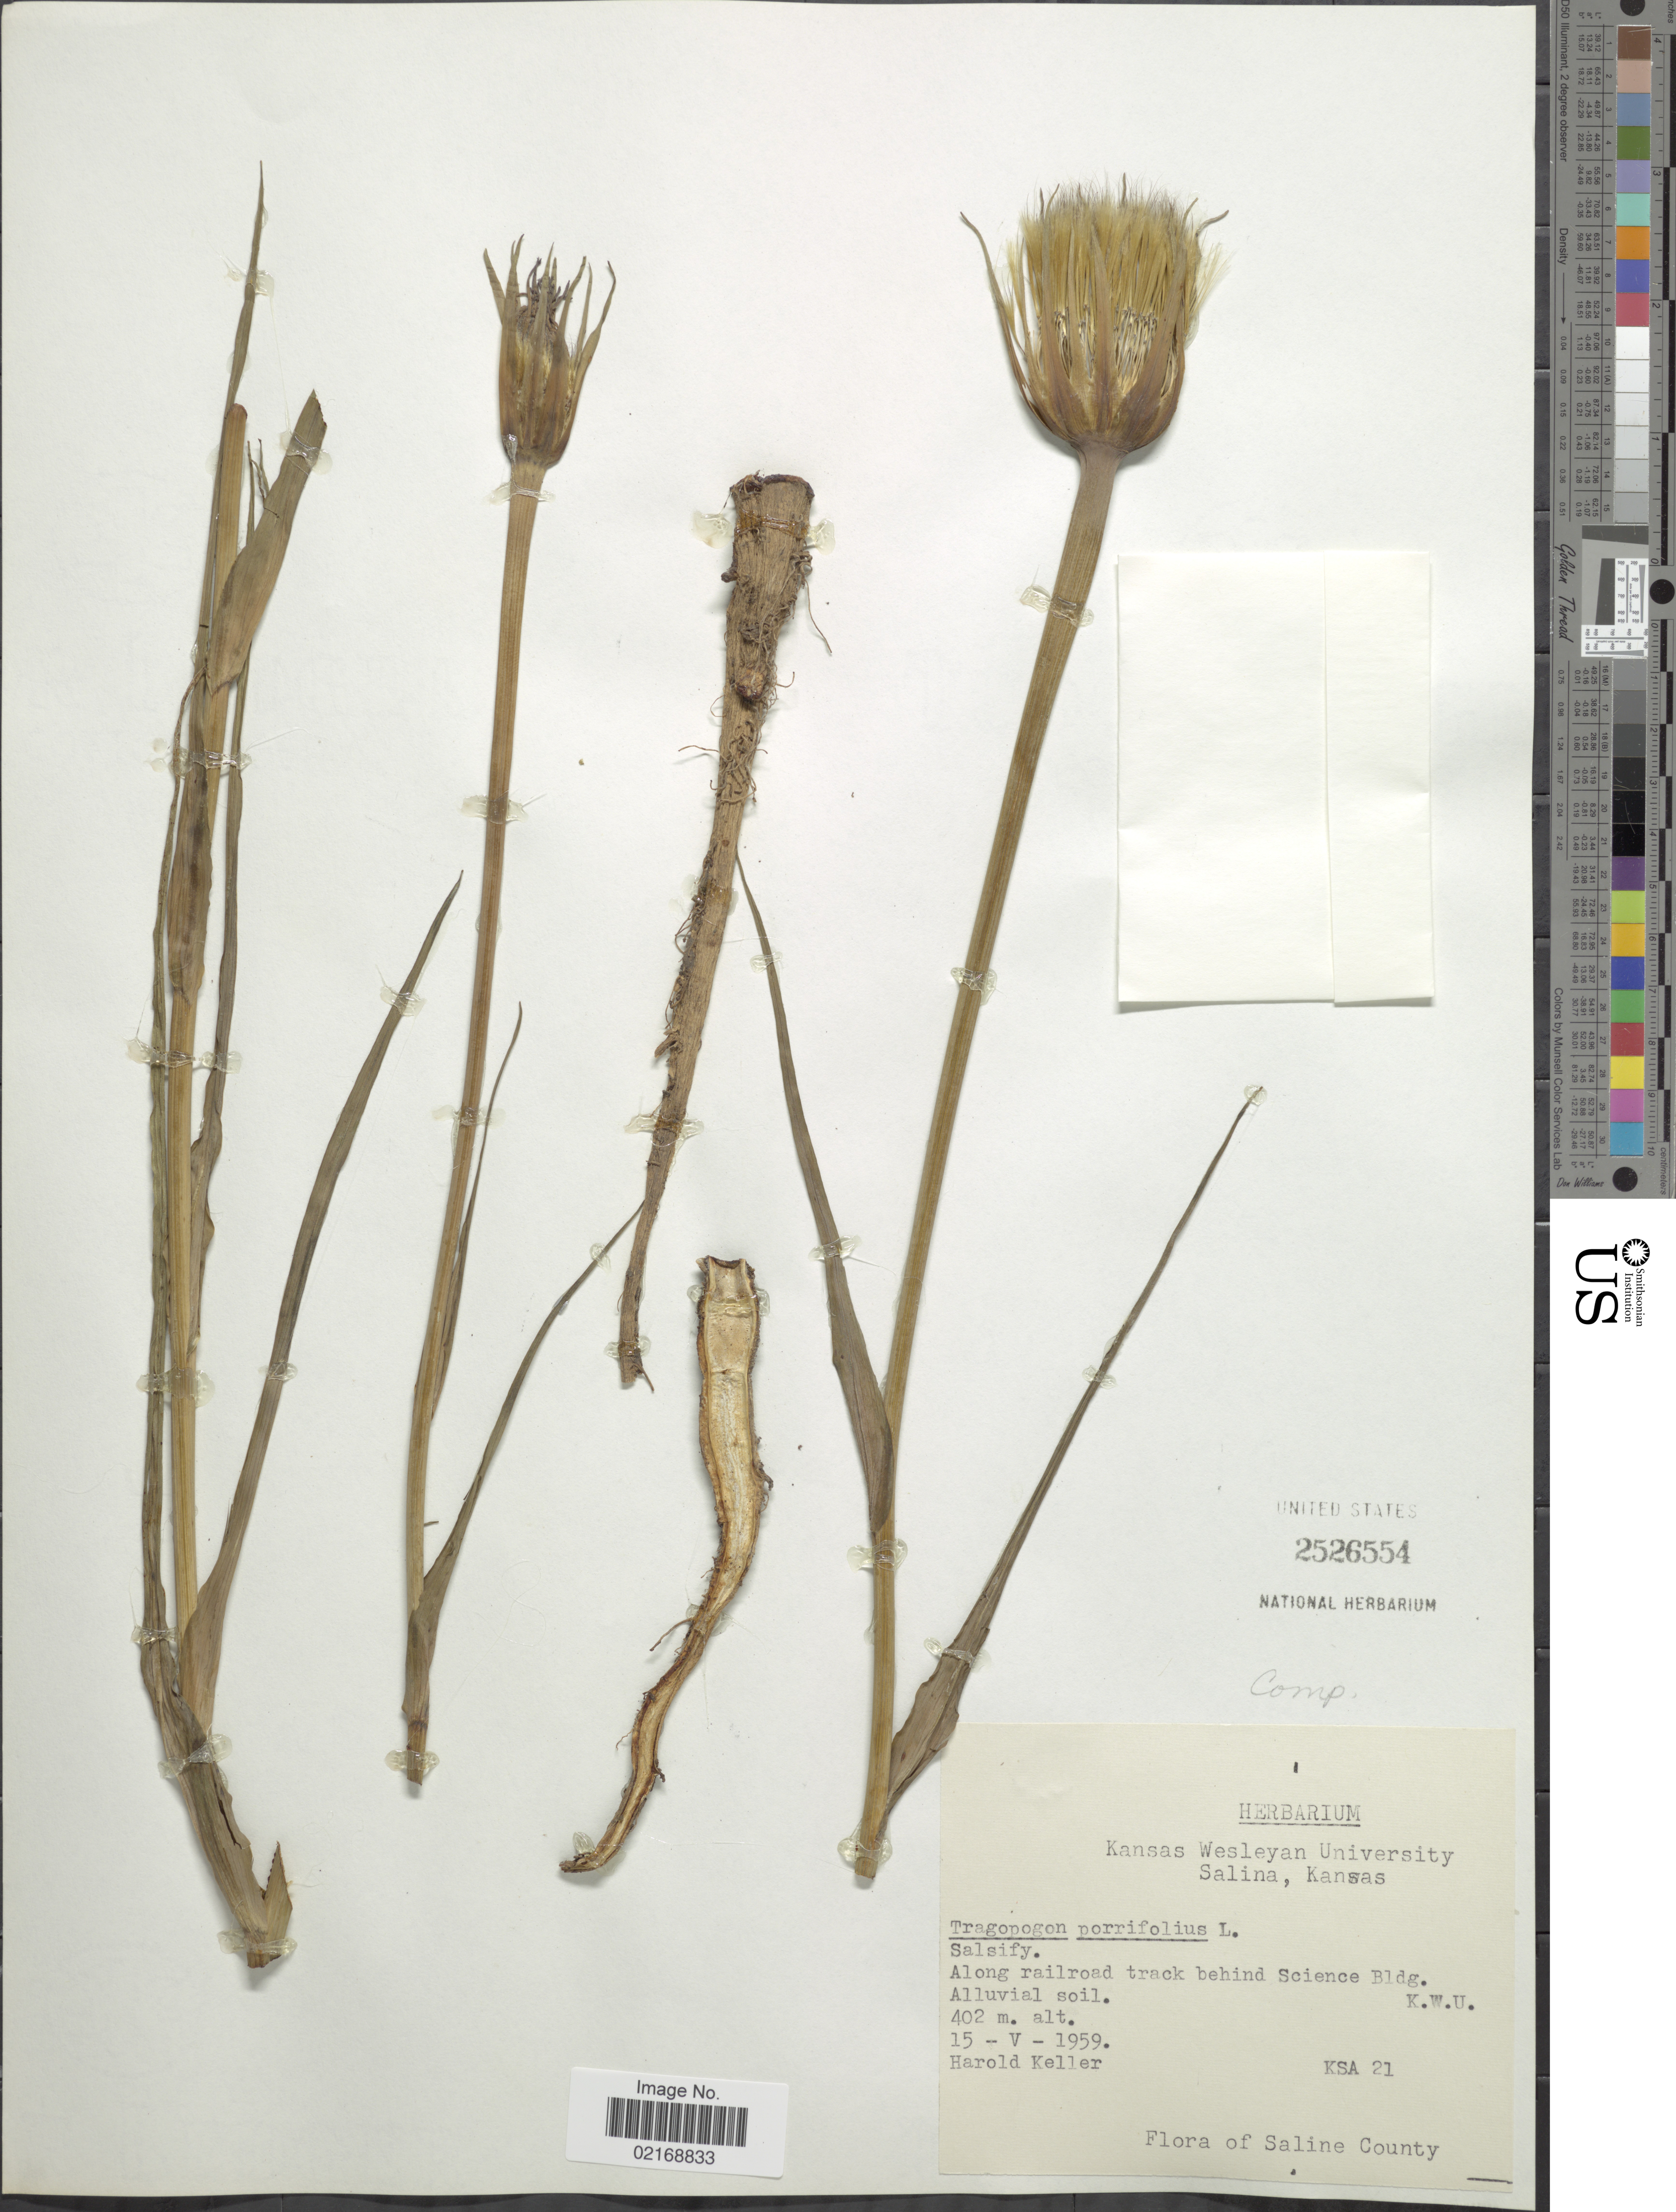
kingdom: Plantae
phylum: Tracheophyta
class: Magnoliopsida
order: Asterales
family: Asteraceae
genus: Tragopogon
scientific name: Tragopogon porrifolius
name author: L.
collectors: H. Keller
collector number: KSA 21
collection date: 1959-05-15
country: United States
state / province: Kansas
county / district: Saline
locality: Saline County. Along railroad track behind Science Bldg. K.W.U.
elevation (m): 402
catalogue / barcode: US 2526554